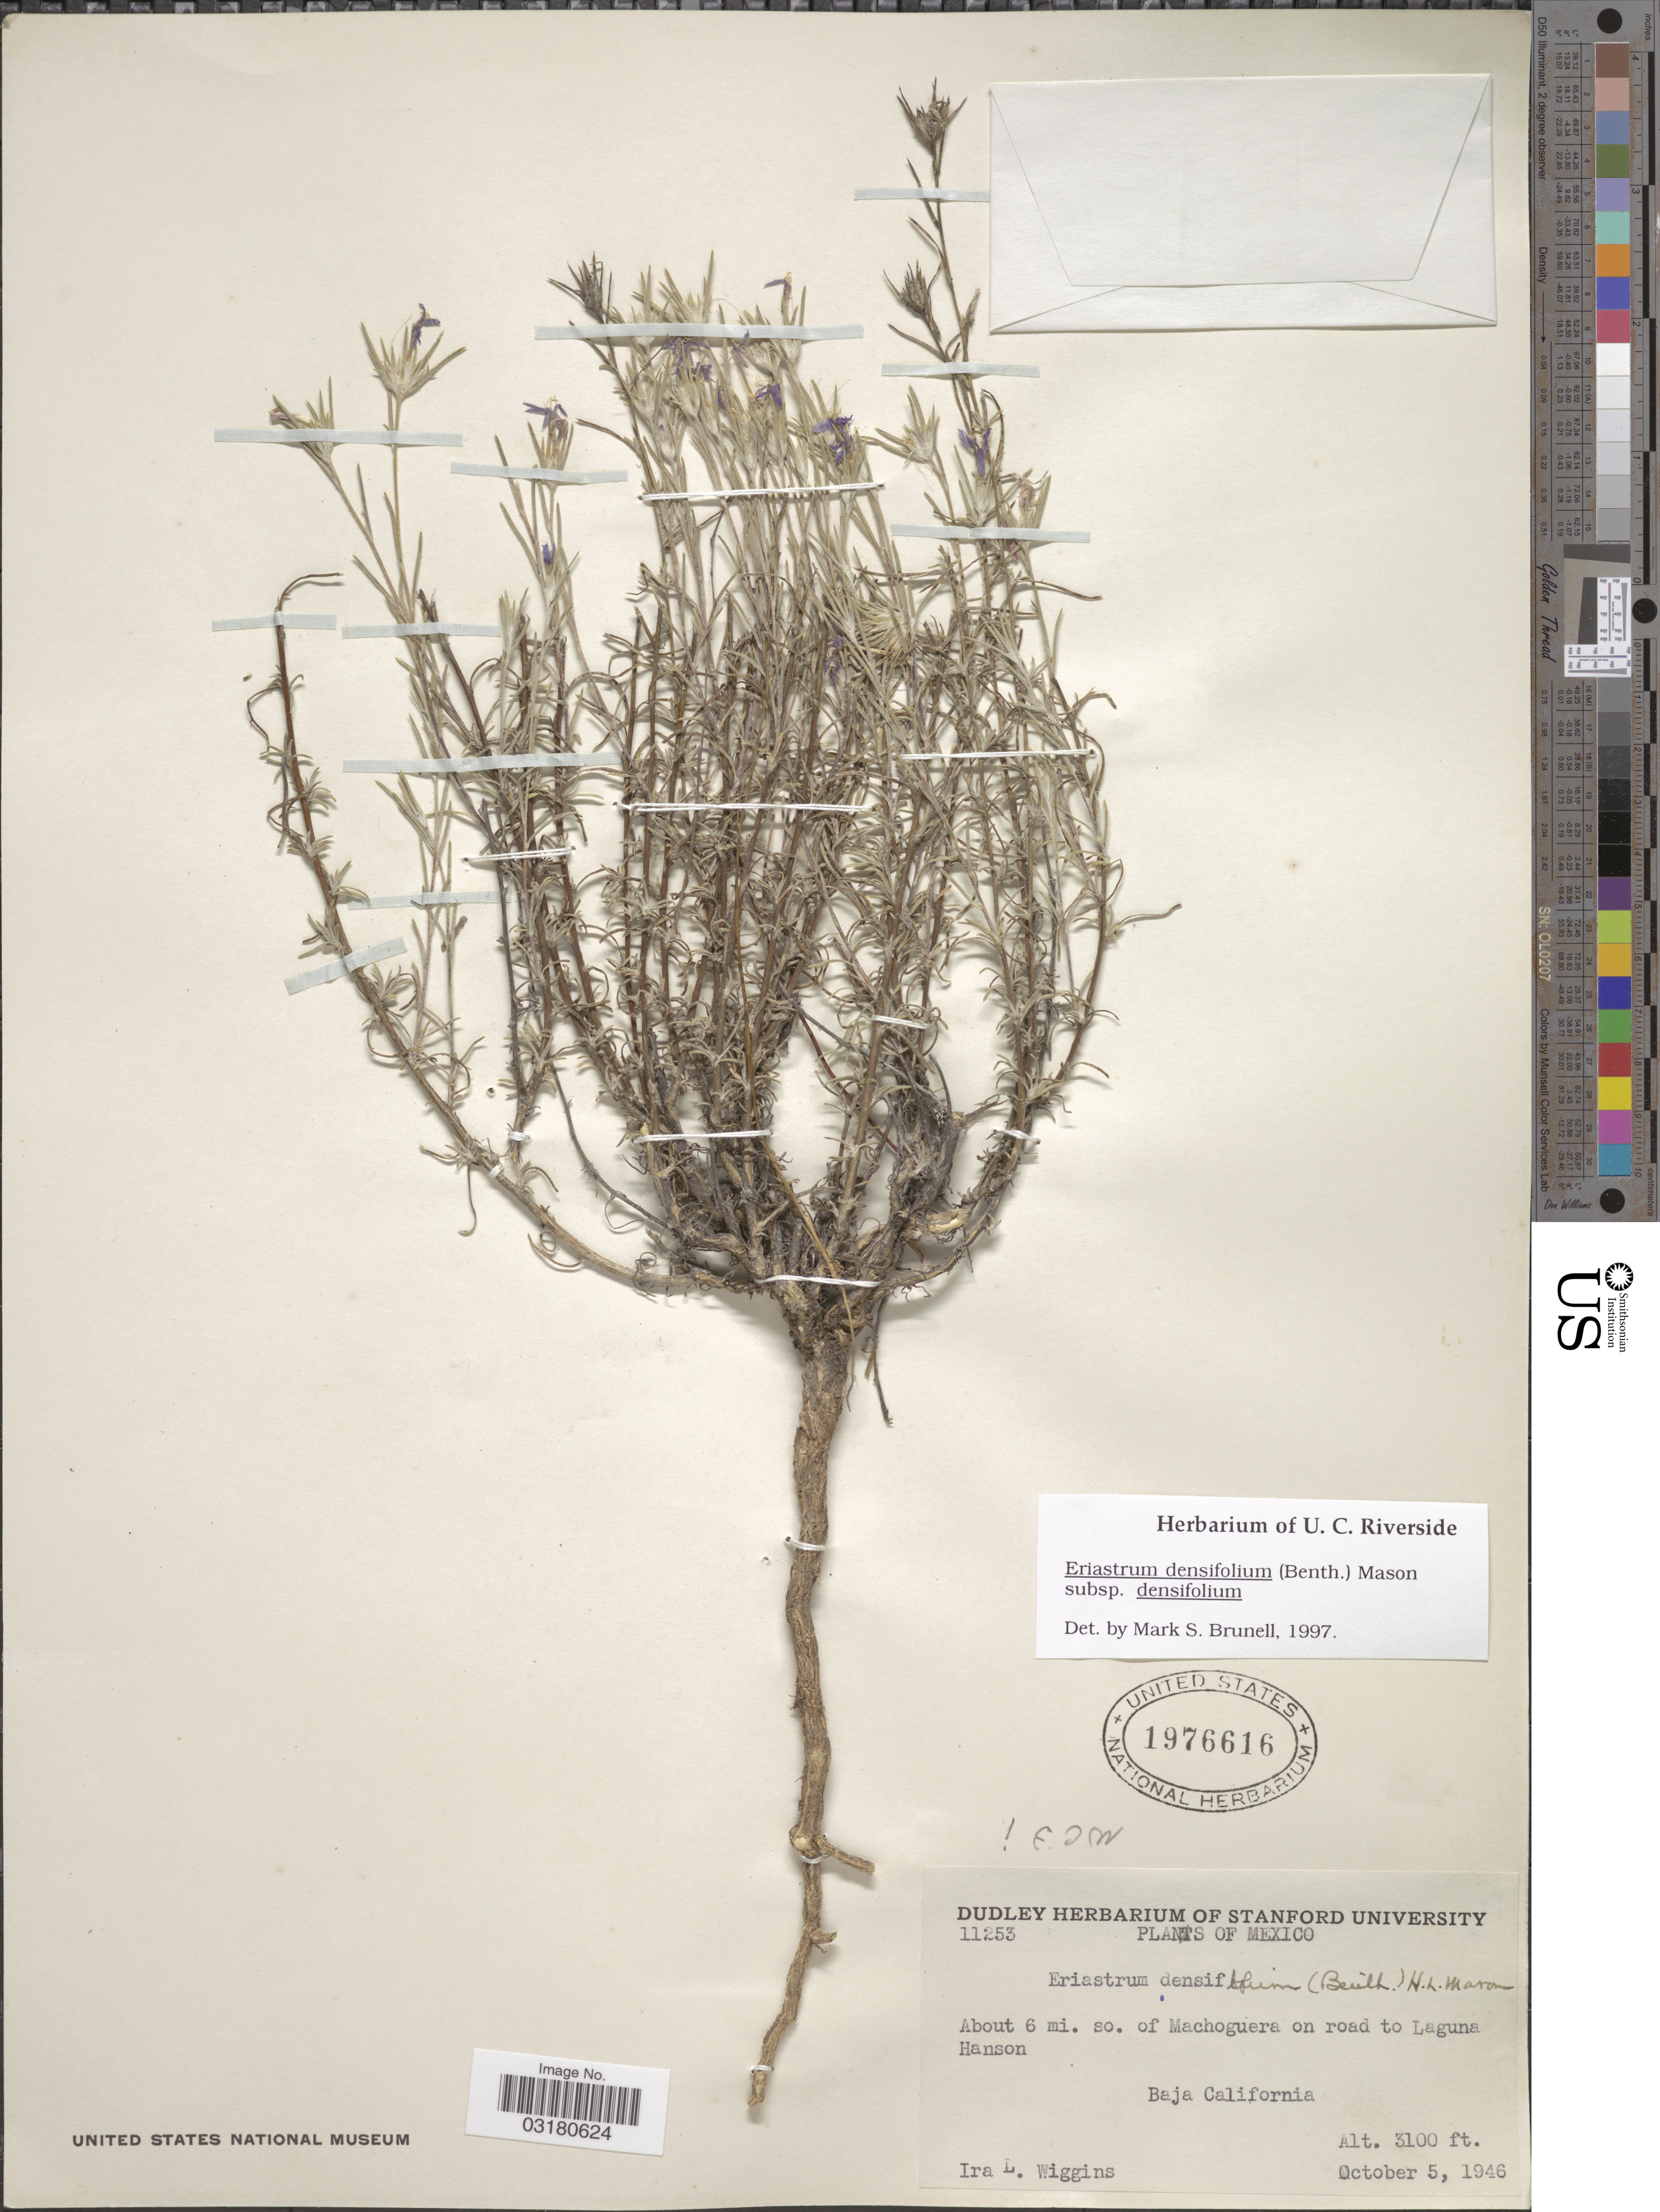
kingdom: Plantae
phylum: Tracheophyta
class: Magnoliopsida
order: Ericales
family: Polemoniaceae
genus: Eriastrum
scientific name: Eriastrum densifolium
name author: (Benth.) H. Mason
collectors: I. L. Wiggins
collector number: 11253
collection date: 1946-10-05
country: Mexico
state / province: Baja California Norte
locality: About 6 mi. so. of Machoguera on road to Laguna Hanson.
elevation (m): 945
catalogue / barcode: US 1976616